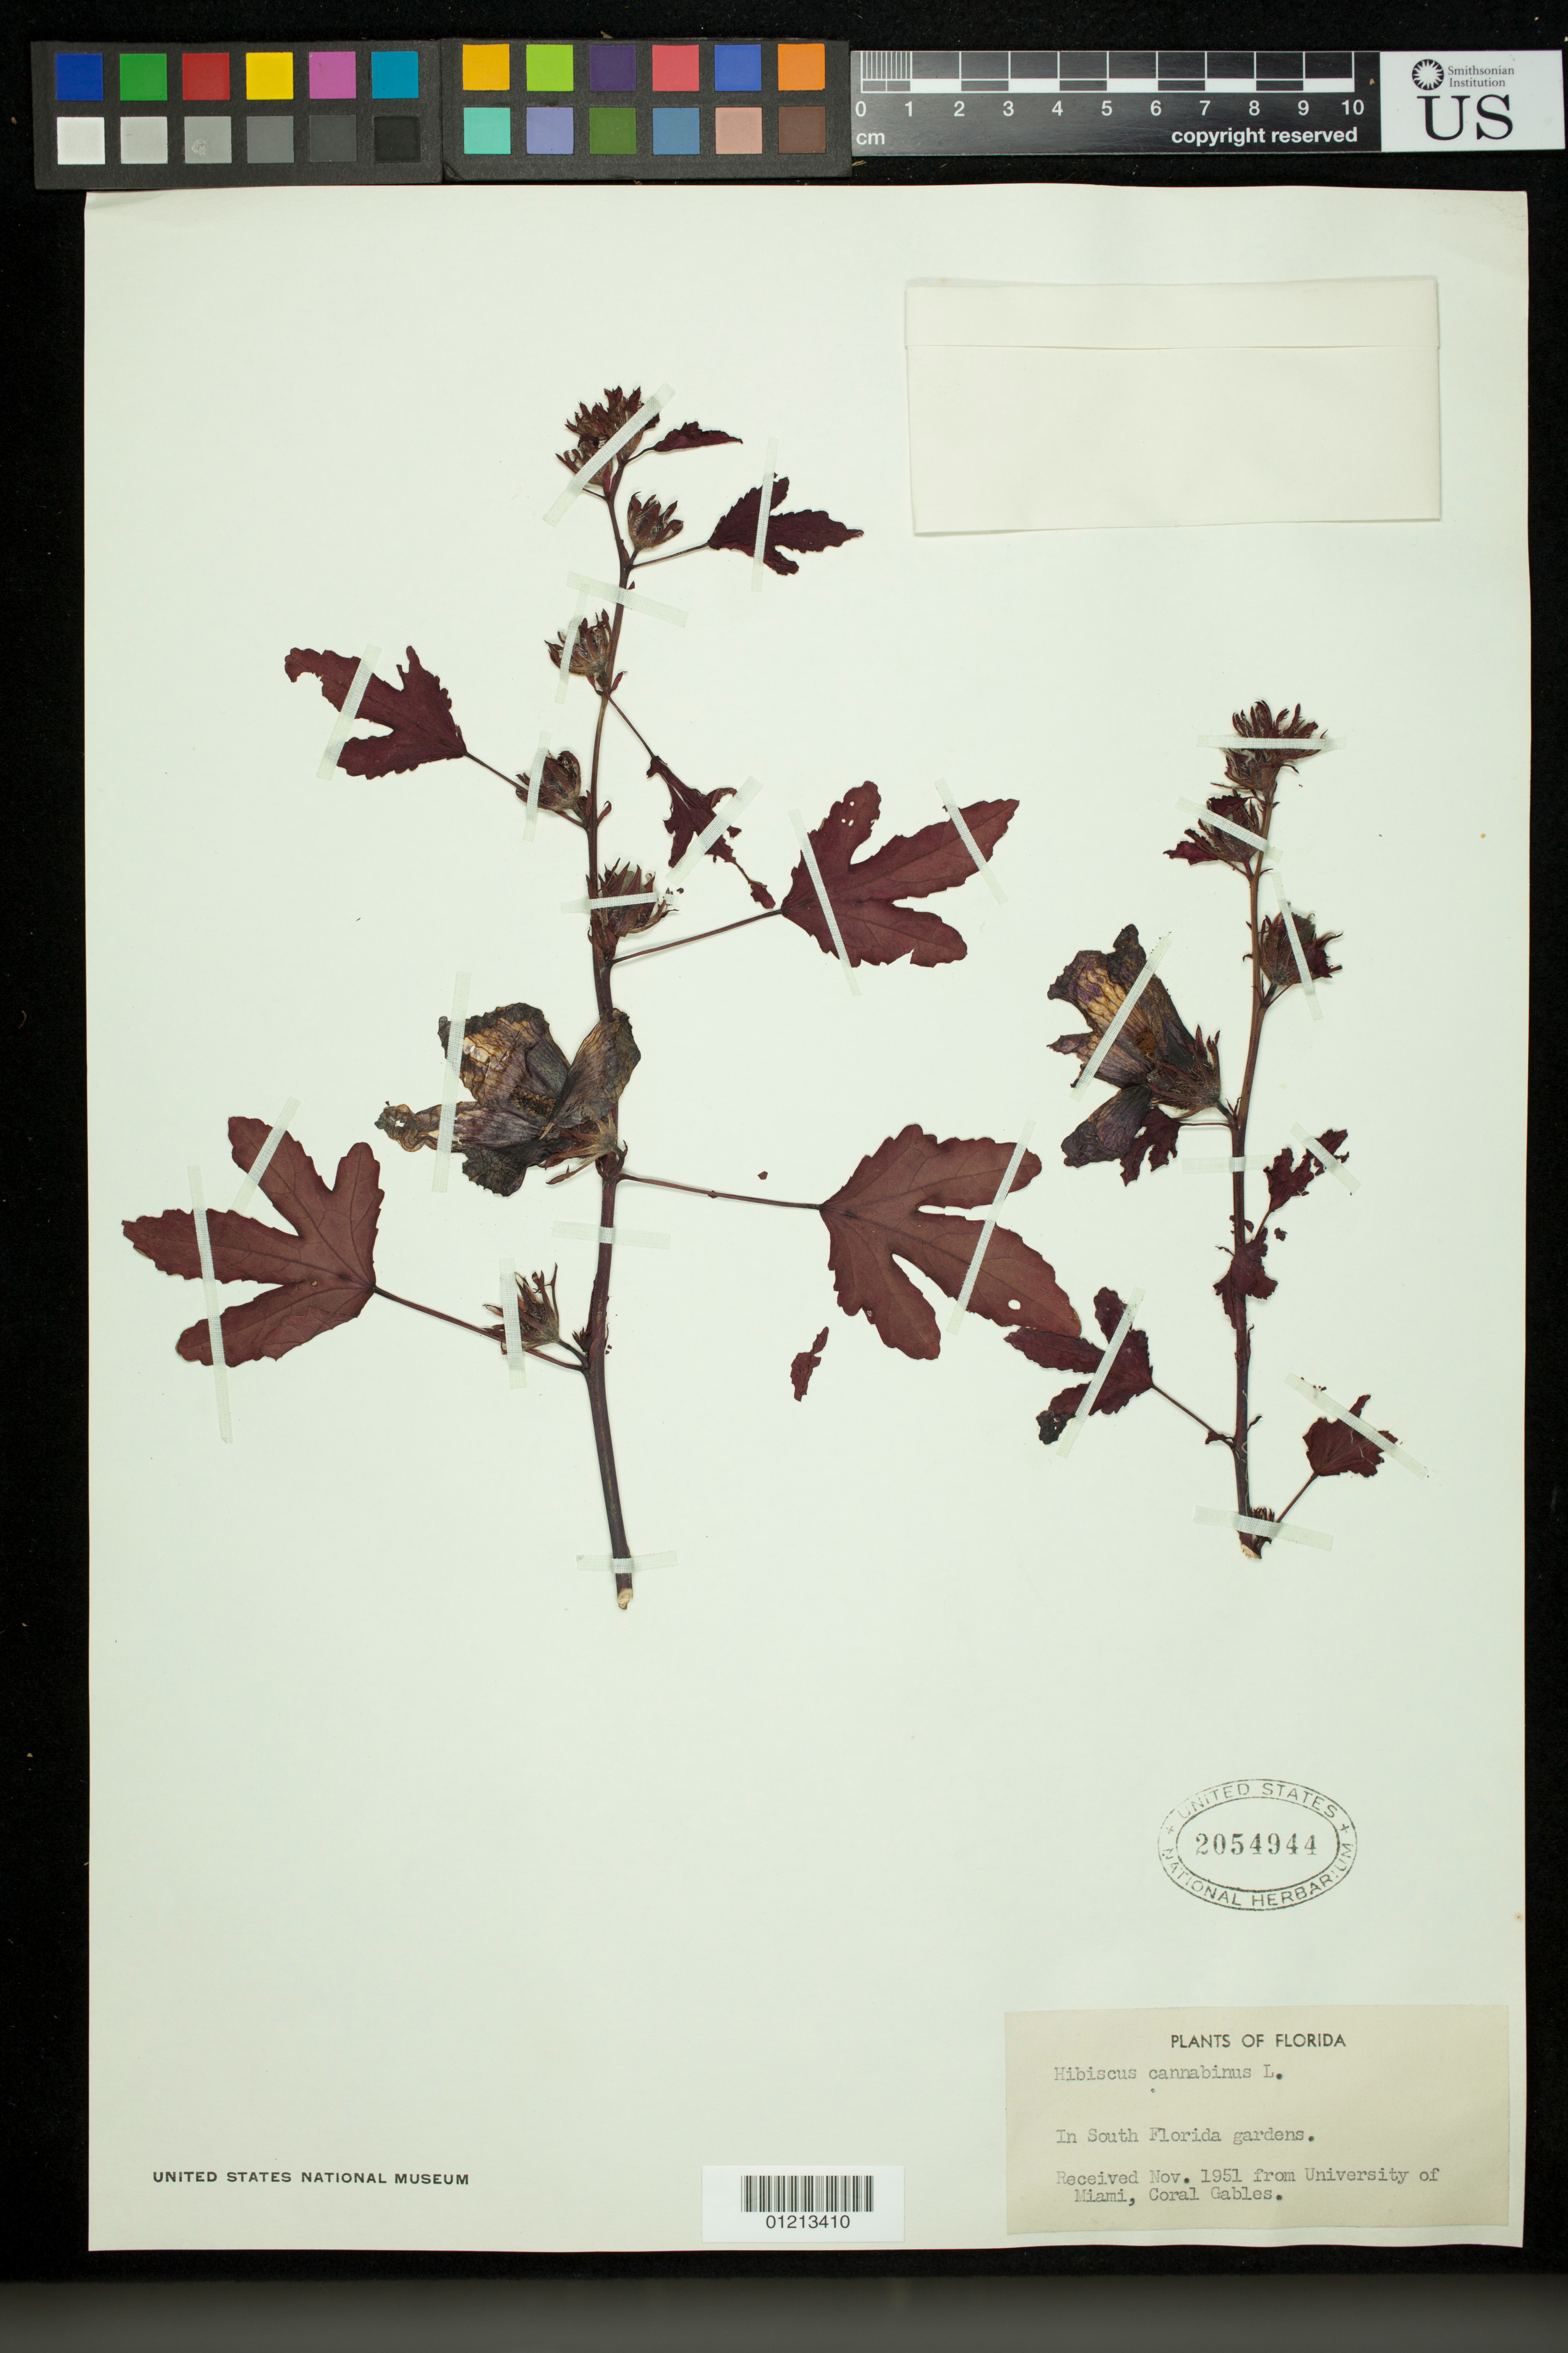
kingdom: Plantae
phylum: Tracheophyta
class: Magnoliopsida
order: Malvales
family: Malvaceae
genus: Sabdariffa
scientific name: Sabdariffa acetosella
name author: (Welw. ex Hiern) M.M. Hanes & R.L. Barrett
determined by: Dorr, Laurence J., Curator (BOT), Smithsonian Institution - National Museum of Natural History (UNITED STATES)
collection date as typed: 1951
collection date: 1951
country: United States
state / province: Florida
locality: South Florida gardens, Coral Gables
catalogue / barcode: US 2054944